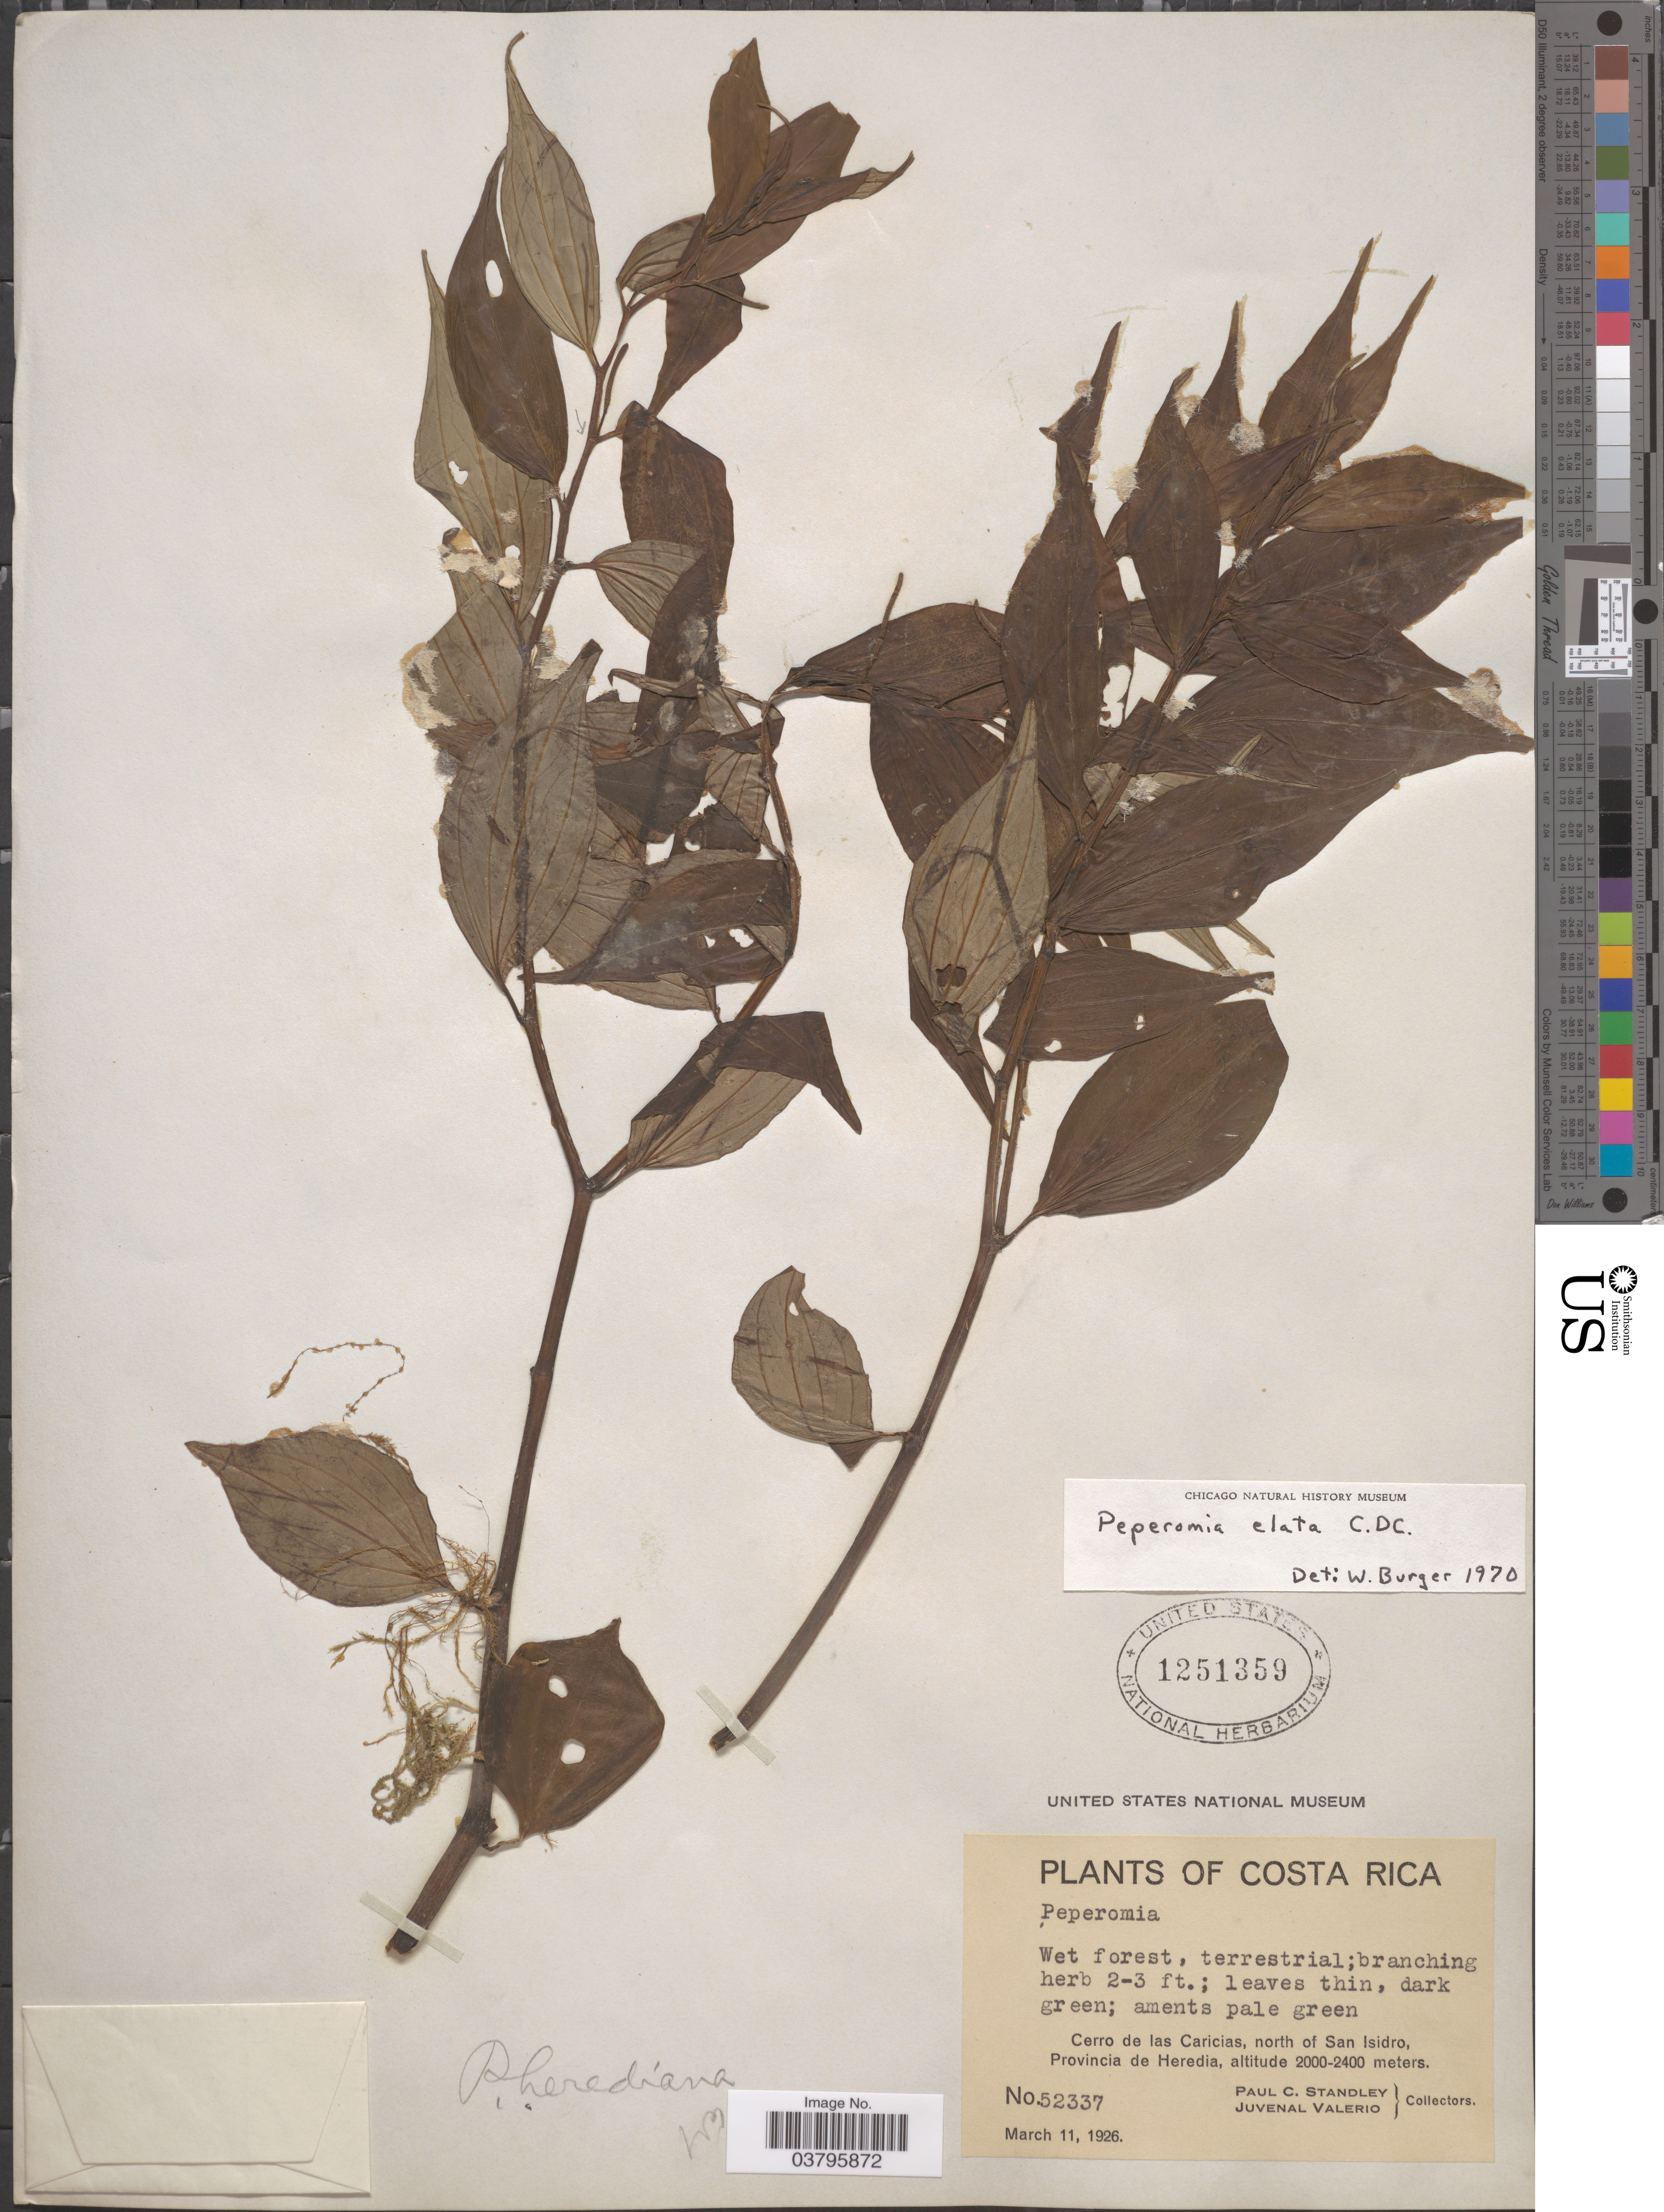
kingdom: Plantae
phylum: Tracheophyta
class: Magnoliopsida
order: Piperales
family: Piperaceae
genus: Peperomia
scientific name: Peperomia elata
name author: C. DC.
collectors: P. C. Standley & J. Valerio R.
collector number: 52337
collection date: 1926-03-11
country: Costa Rica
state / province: Heredia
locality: Cerro de las Caricias, north of San Isidro.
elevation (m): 2000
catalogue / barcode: US 1251359